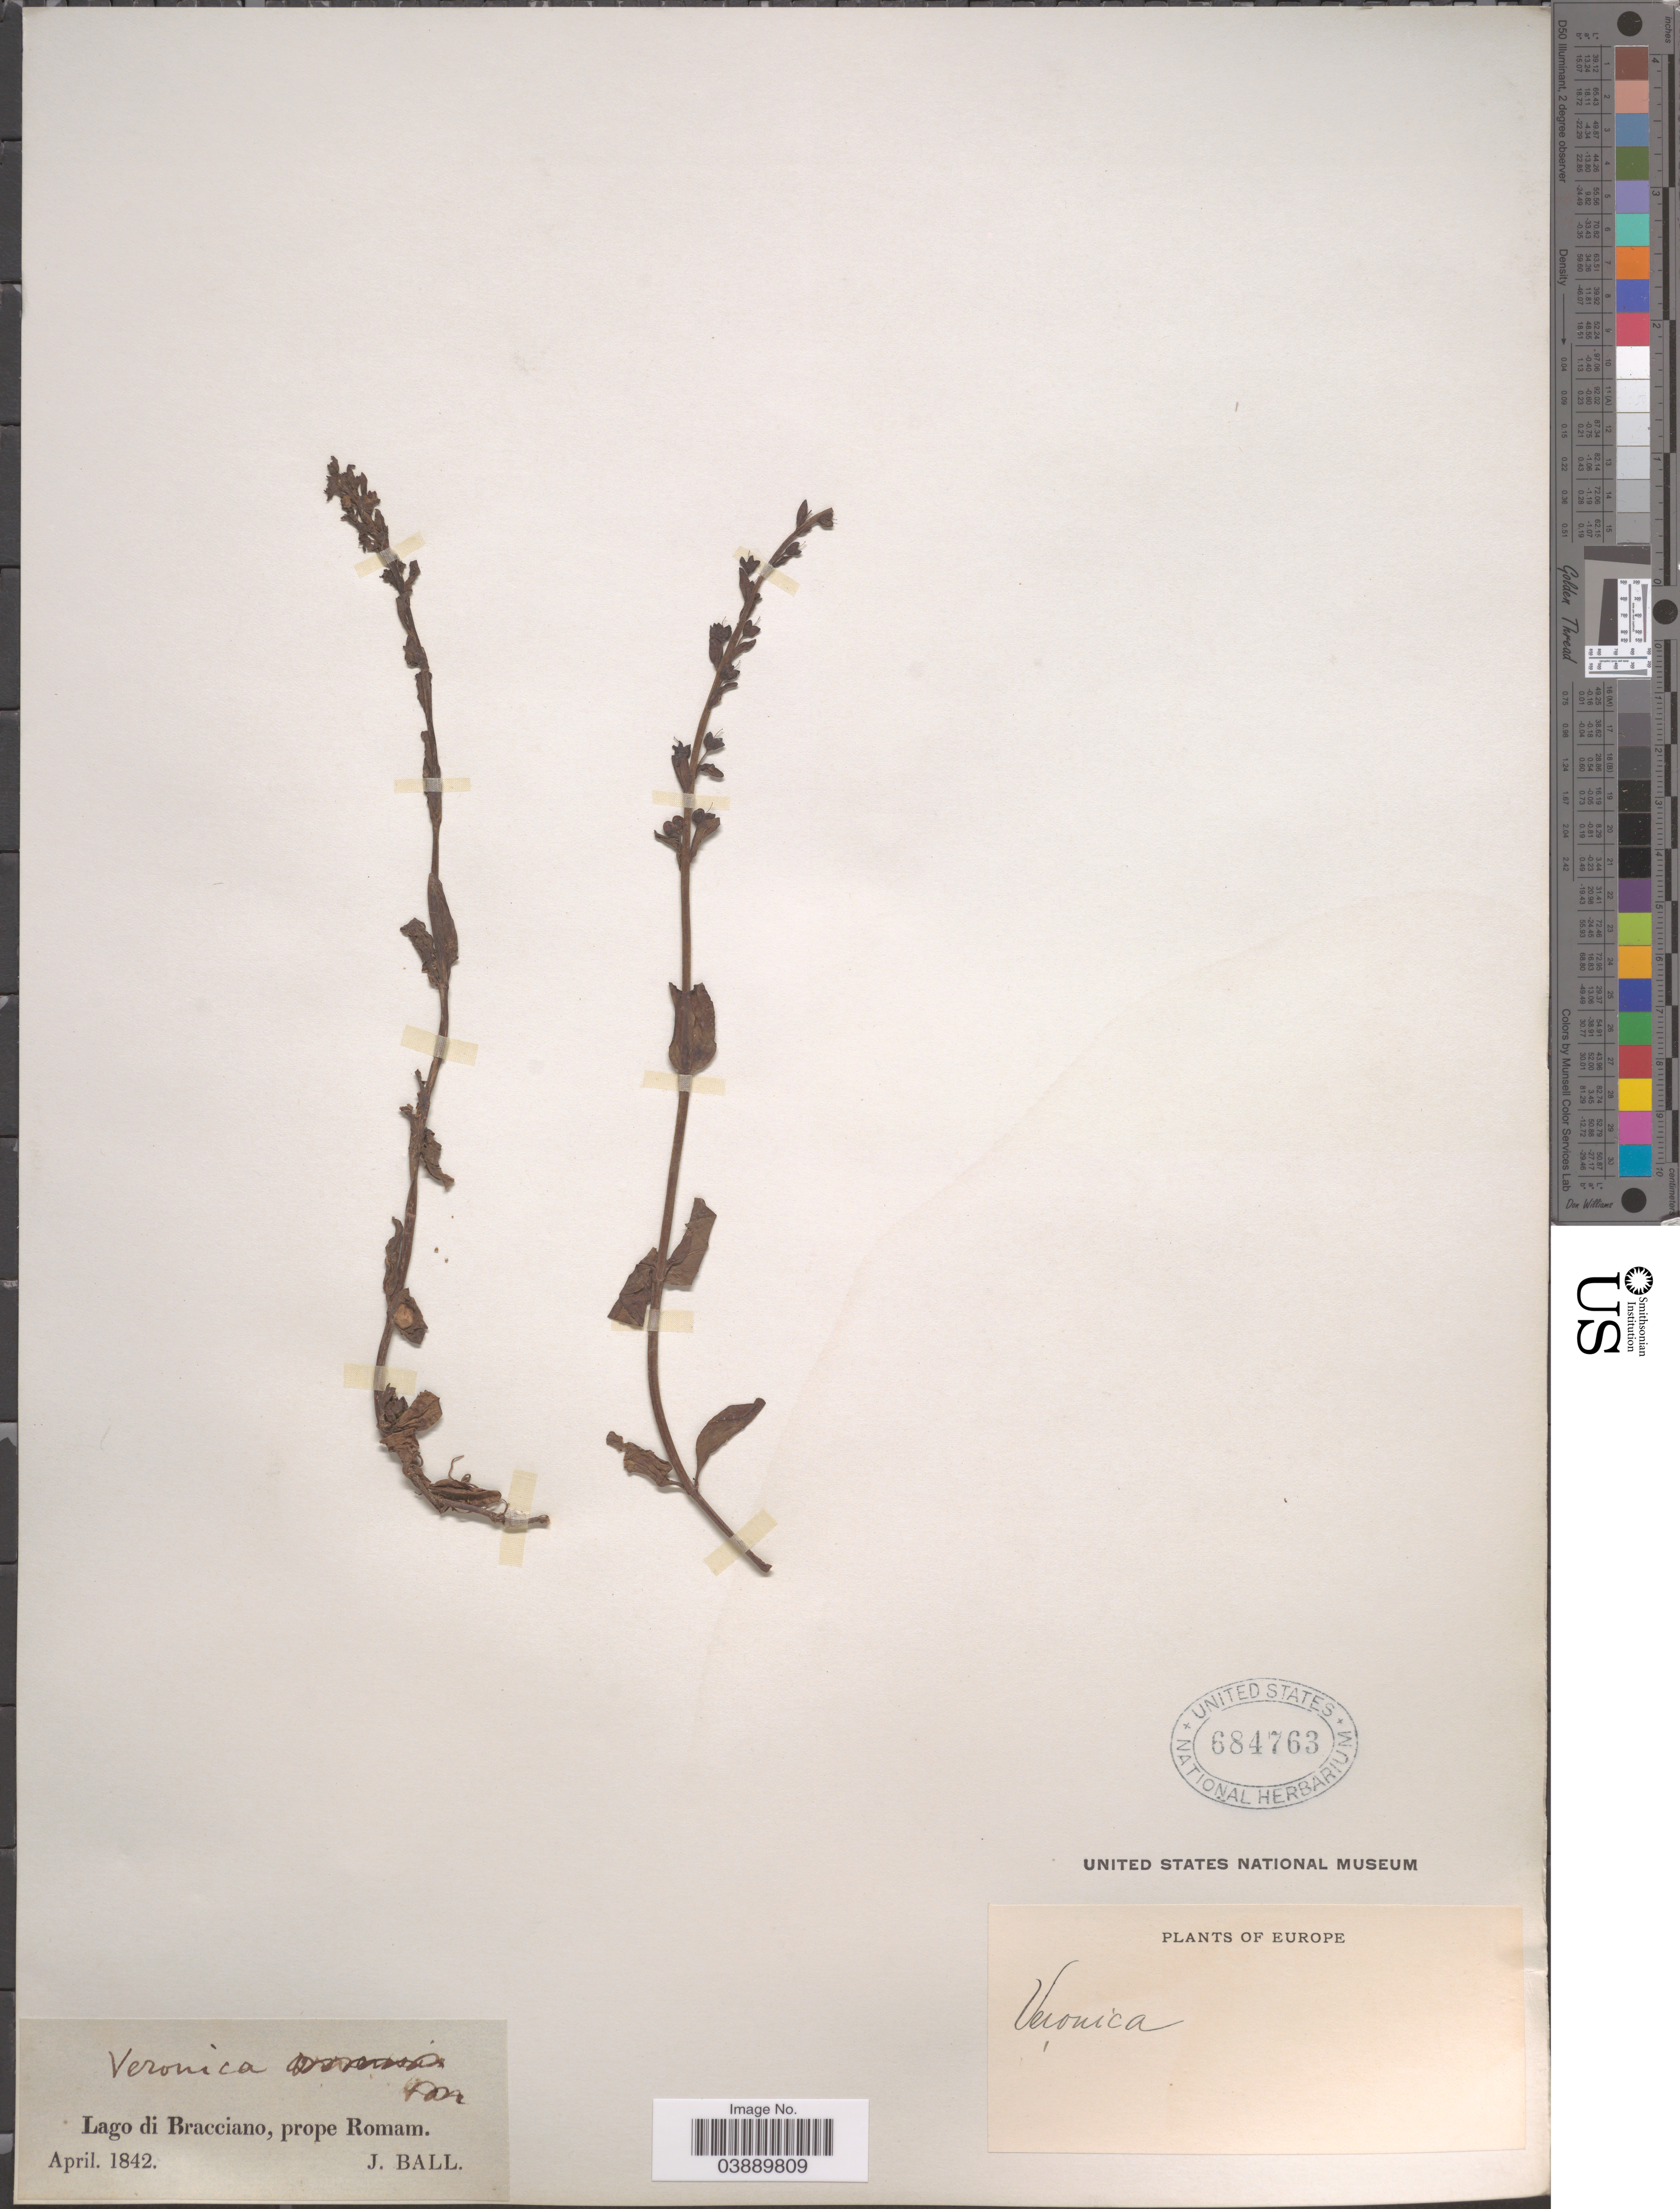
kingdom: Plantae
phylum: Tracheophyta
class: Magnoliopsida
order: Lamiales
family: Plantaginaceae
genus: Veronica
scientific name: Veronica serpyllifolia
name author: L.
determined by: Albach, Dirk C.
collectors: J. Ball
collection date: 1842-04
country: Italy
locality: Lago di Bracciano, prope Romam.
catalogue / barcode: US 684763